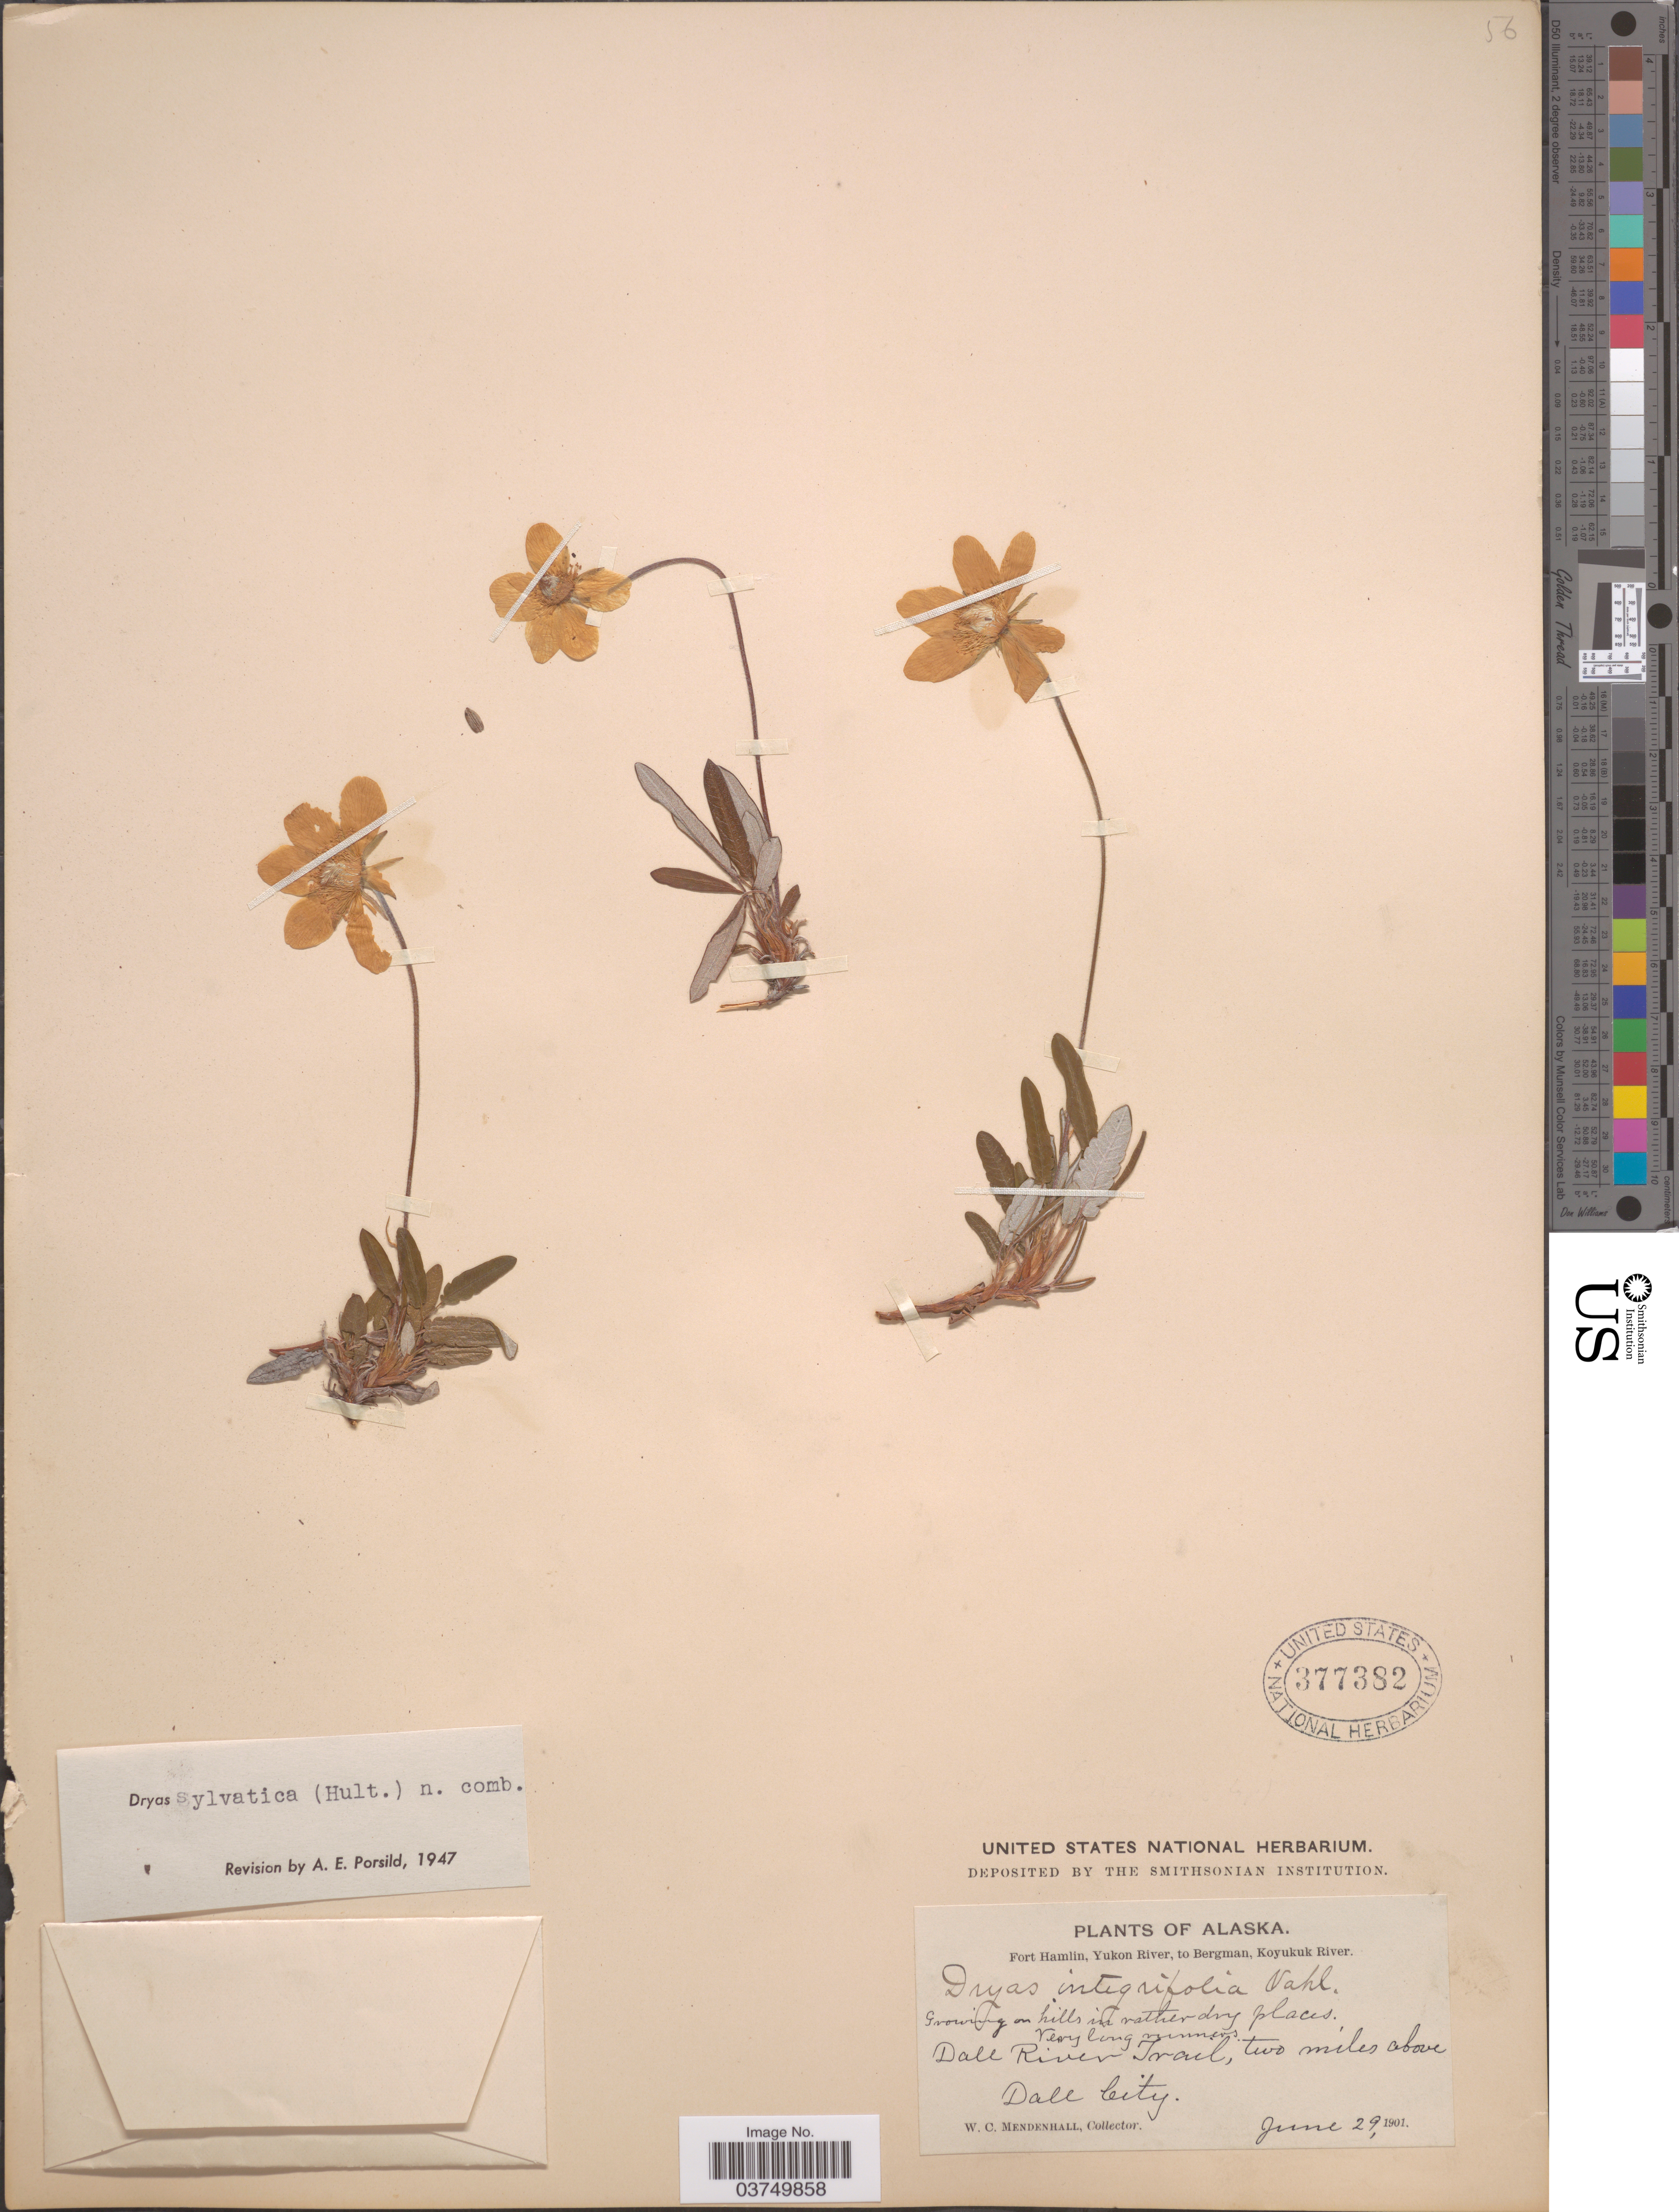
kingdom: Plantae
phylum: Tracheophyta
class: Magnoliopsida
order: Rosales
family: Rosaceae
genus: Dryas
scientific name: Dryas sylvatica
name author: (Hultén) A.E. Porsild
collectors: W. Mendenhall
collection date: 1901-06-29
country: United States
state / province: Alaska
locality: Fort Hamlin, Yukon River, to Bergman, Koyukuk River. Dale River Trail, two miles above Dale City.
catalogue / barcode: US 377382